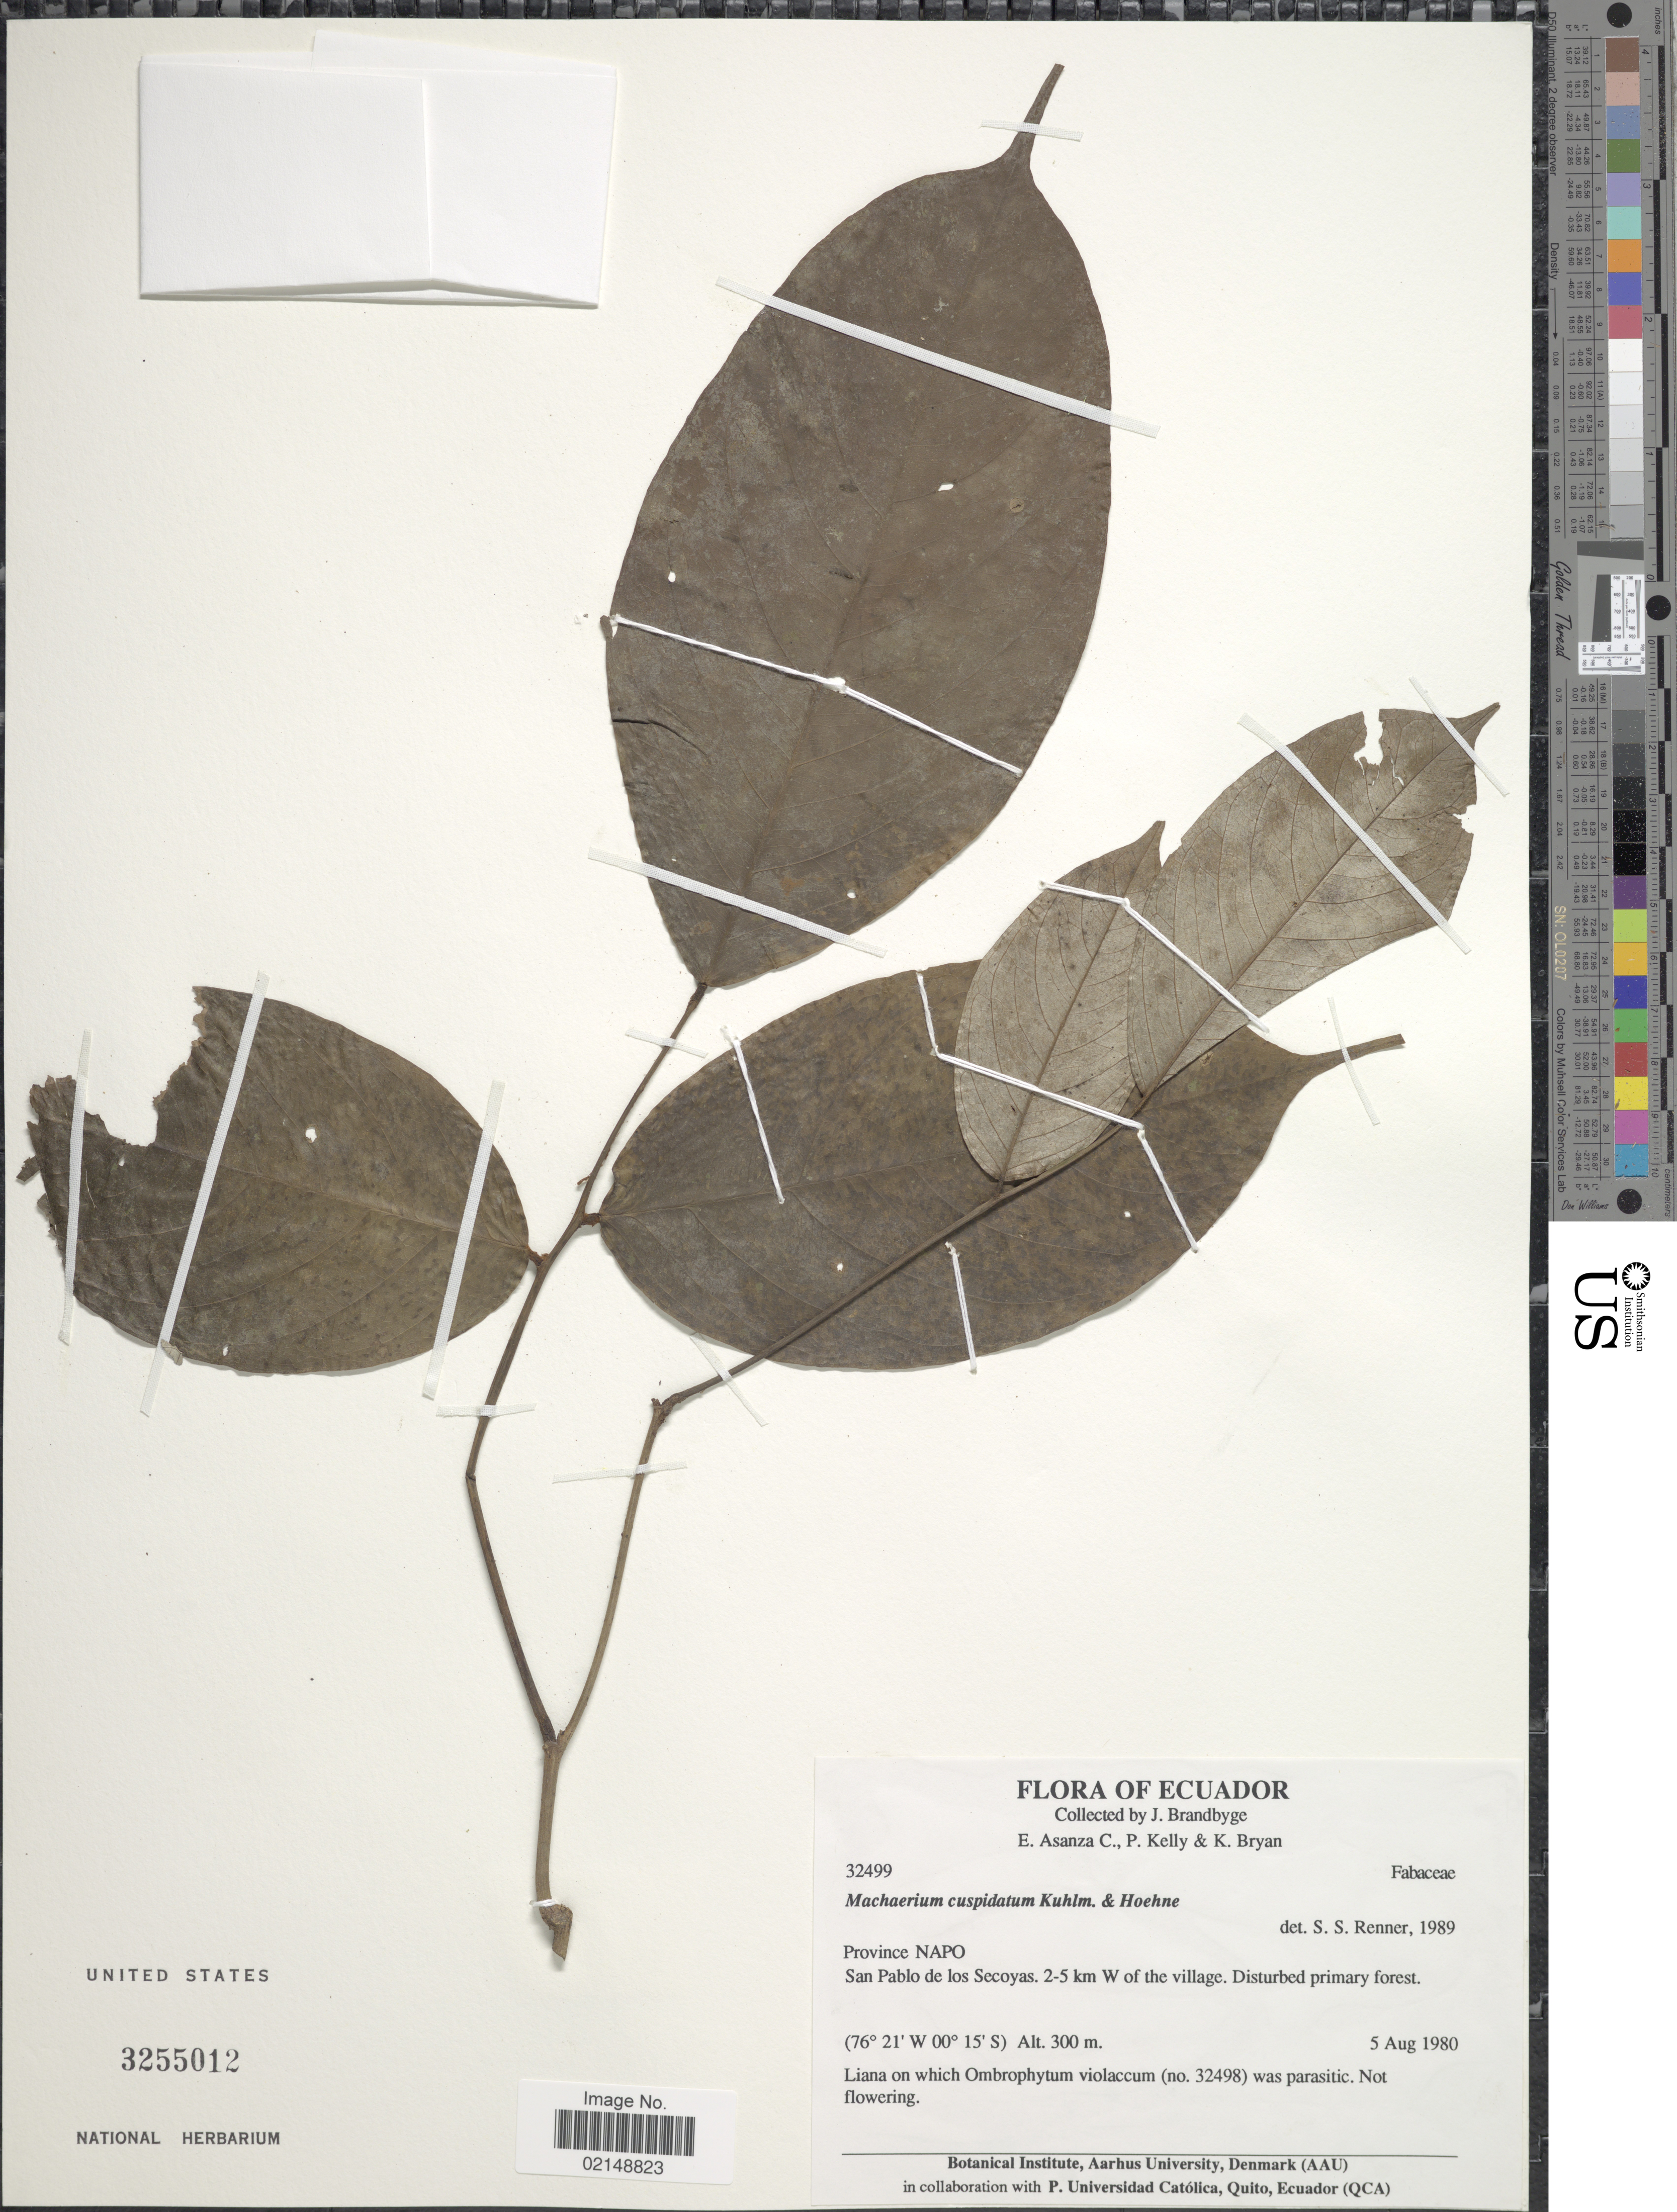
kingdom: Plantae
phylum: Tracheophyta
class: Magnoliopsida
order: Fabales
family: Fabaceae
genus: Machaerium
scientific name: Machaerium cuspidatum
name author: Kuhlm. & Hoehne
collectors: J. Brandbyge, E. Asanza C., P. Kelly & K. Bryan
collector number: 32499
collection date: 1980-08-05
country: Ecuador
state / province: Napo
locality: San Pablo de los Secoyas, 2-5 km W of the village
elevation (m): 300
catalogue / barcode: US 3255012